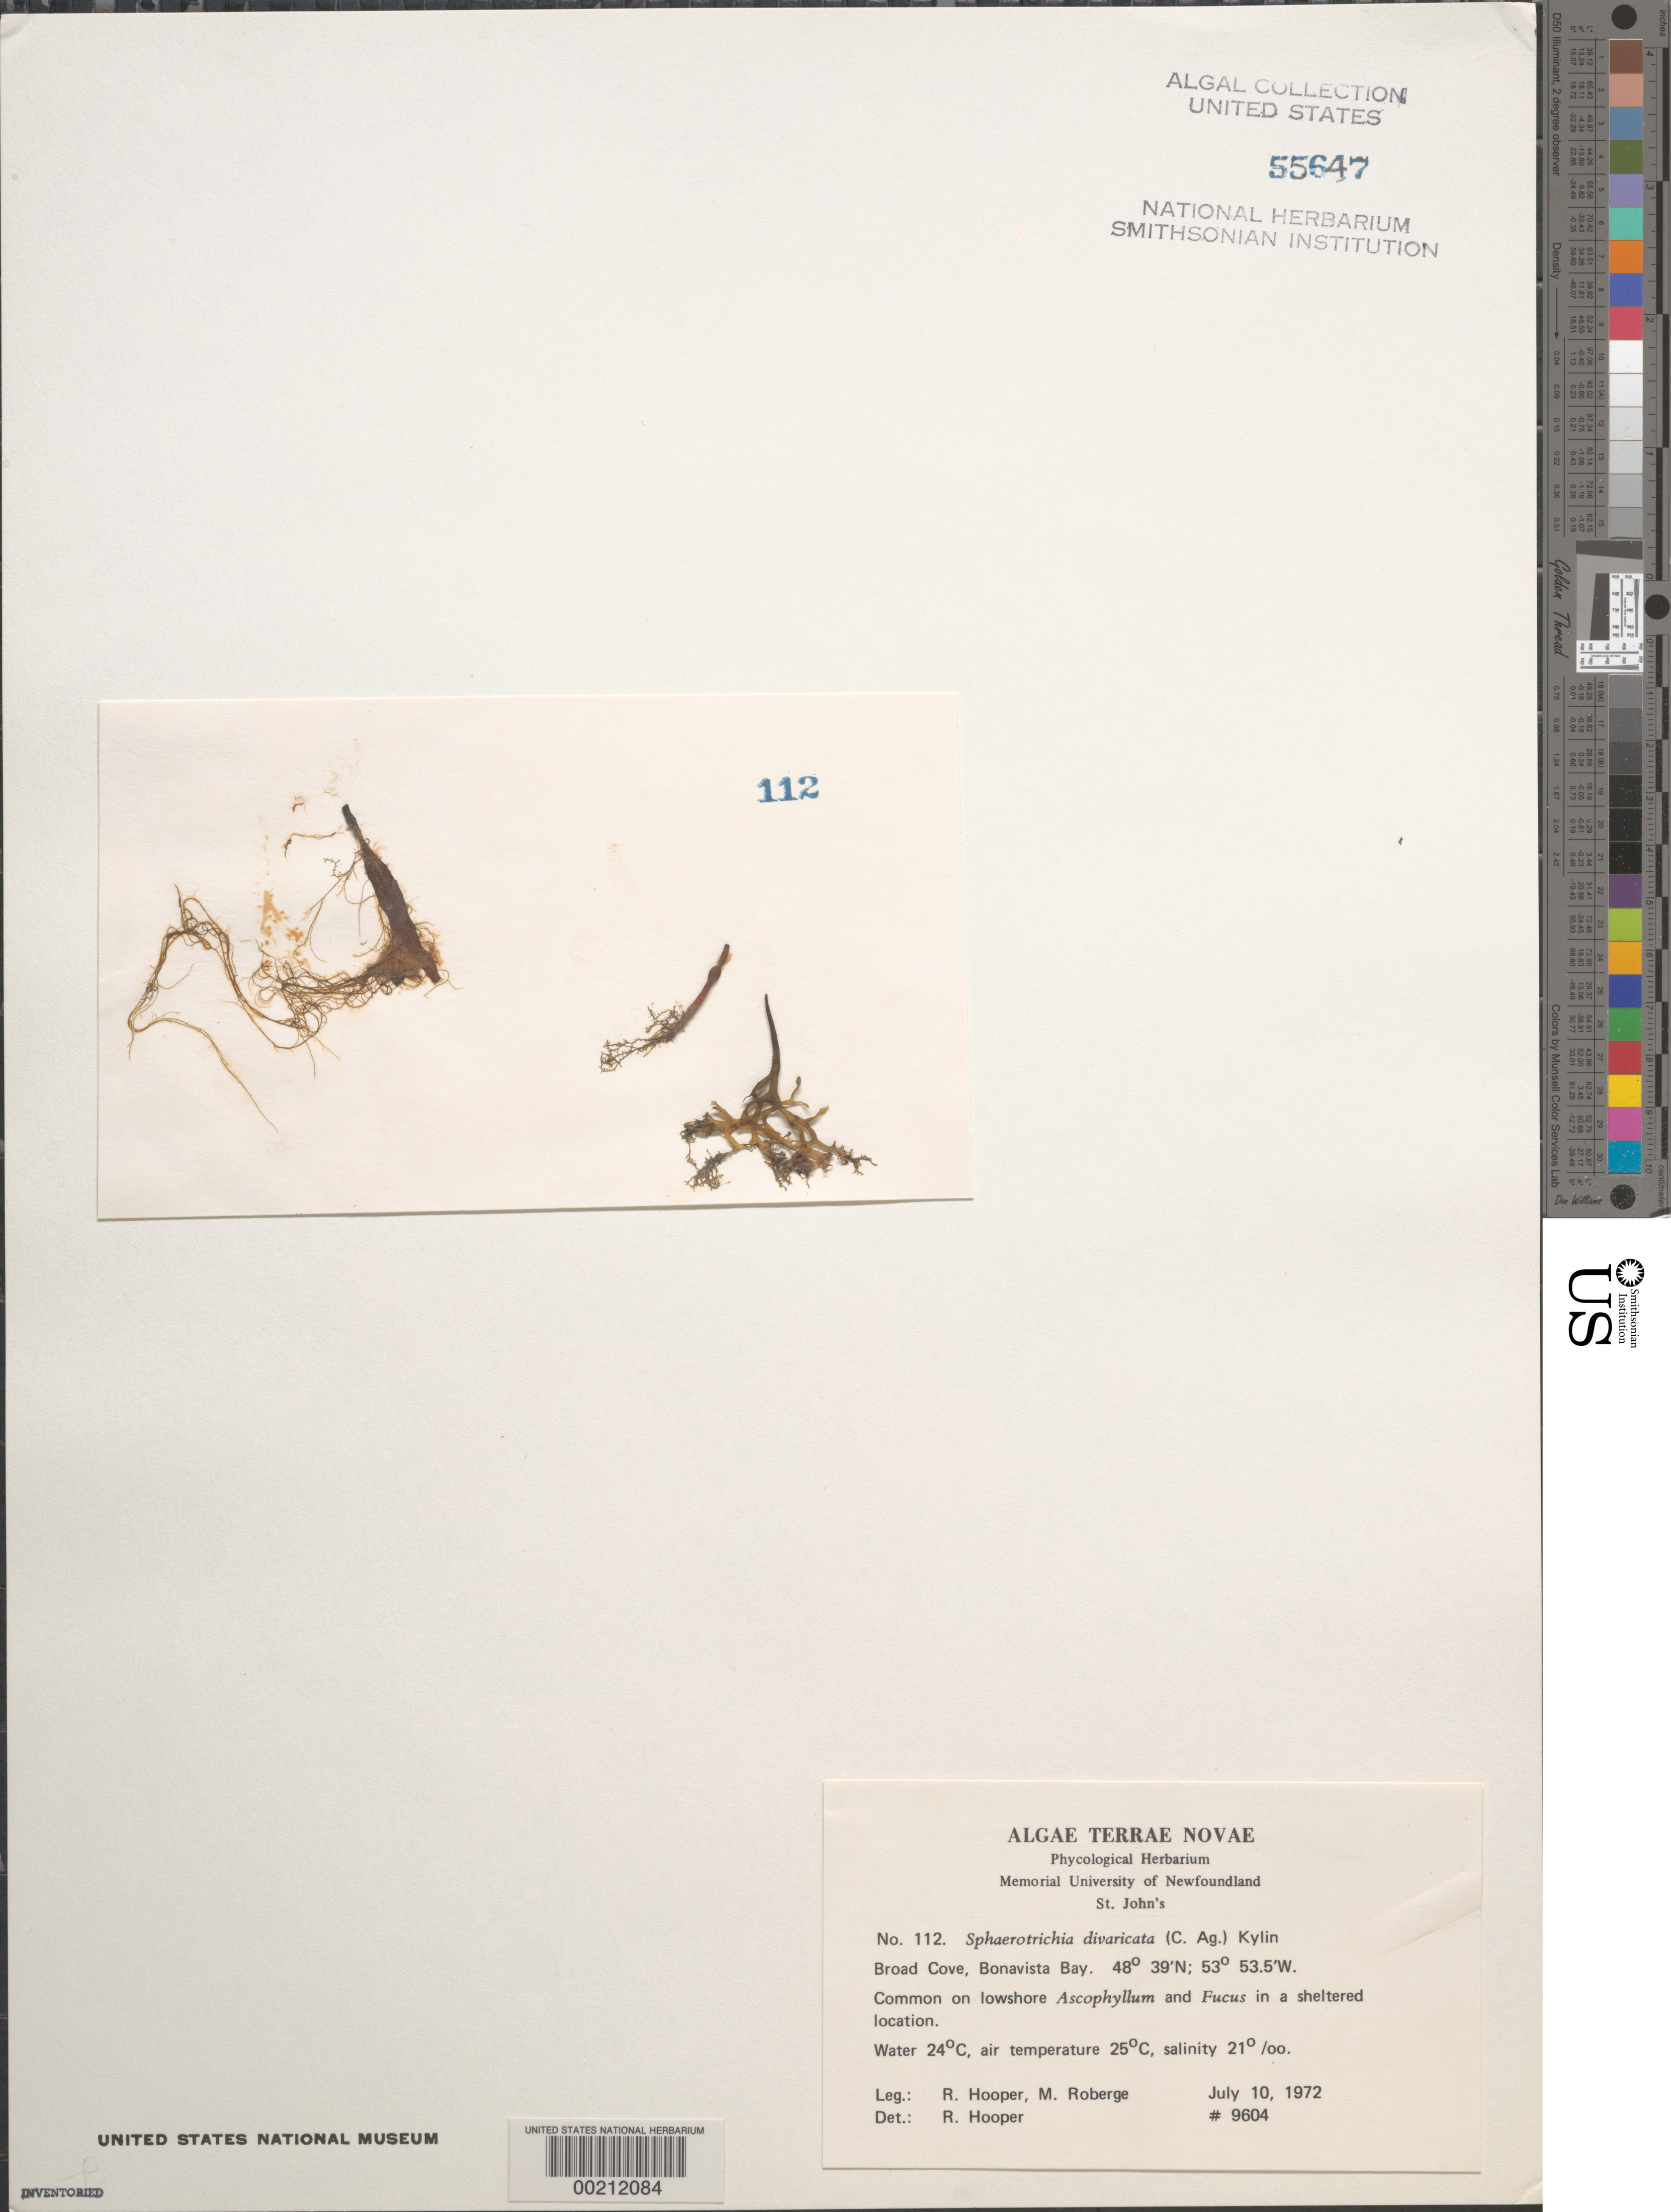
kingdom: Chromista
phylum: Ochrophyta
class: Phaeophyceae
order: Ectocarpales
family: Chordariaceae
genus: Sphaerotrichia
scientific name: Sphaerotrichia divaricata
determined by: Hooper, R. G.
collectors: R. G. Hooper & M. Roberge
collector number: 9604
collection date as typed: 10 Jul 1972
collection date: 1972-07-10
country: Canada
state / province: Newfoundland and Labrador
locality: Broad Cove, Bonavista Bay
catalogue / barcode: US 55647